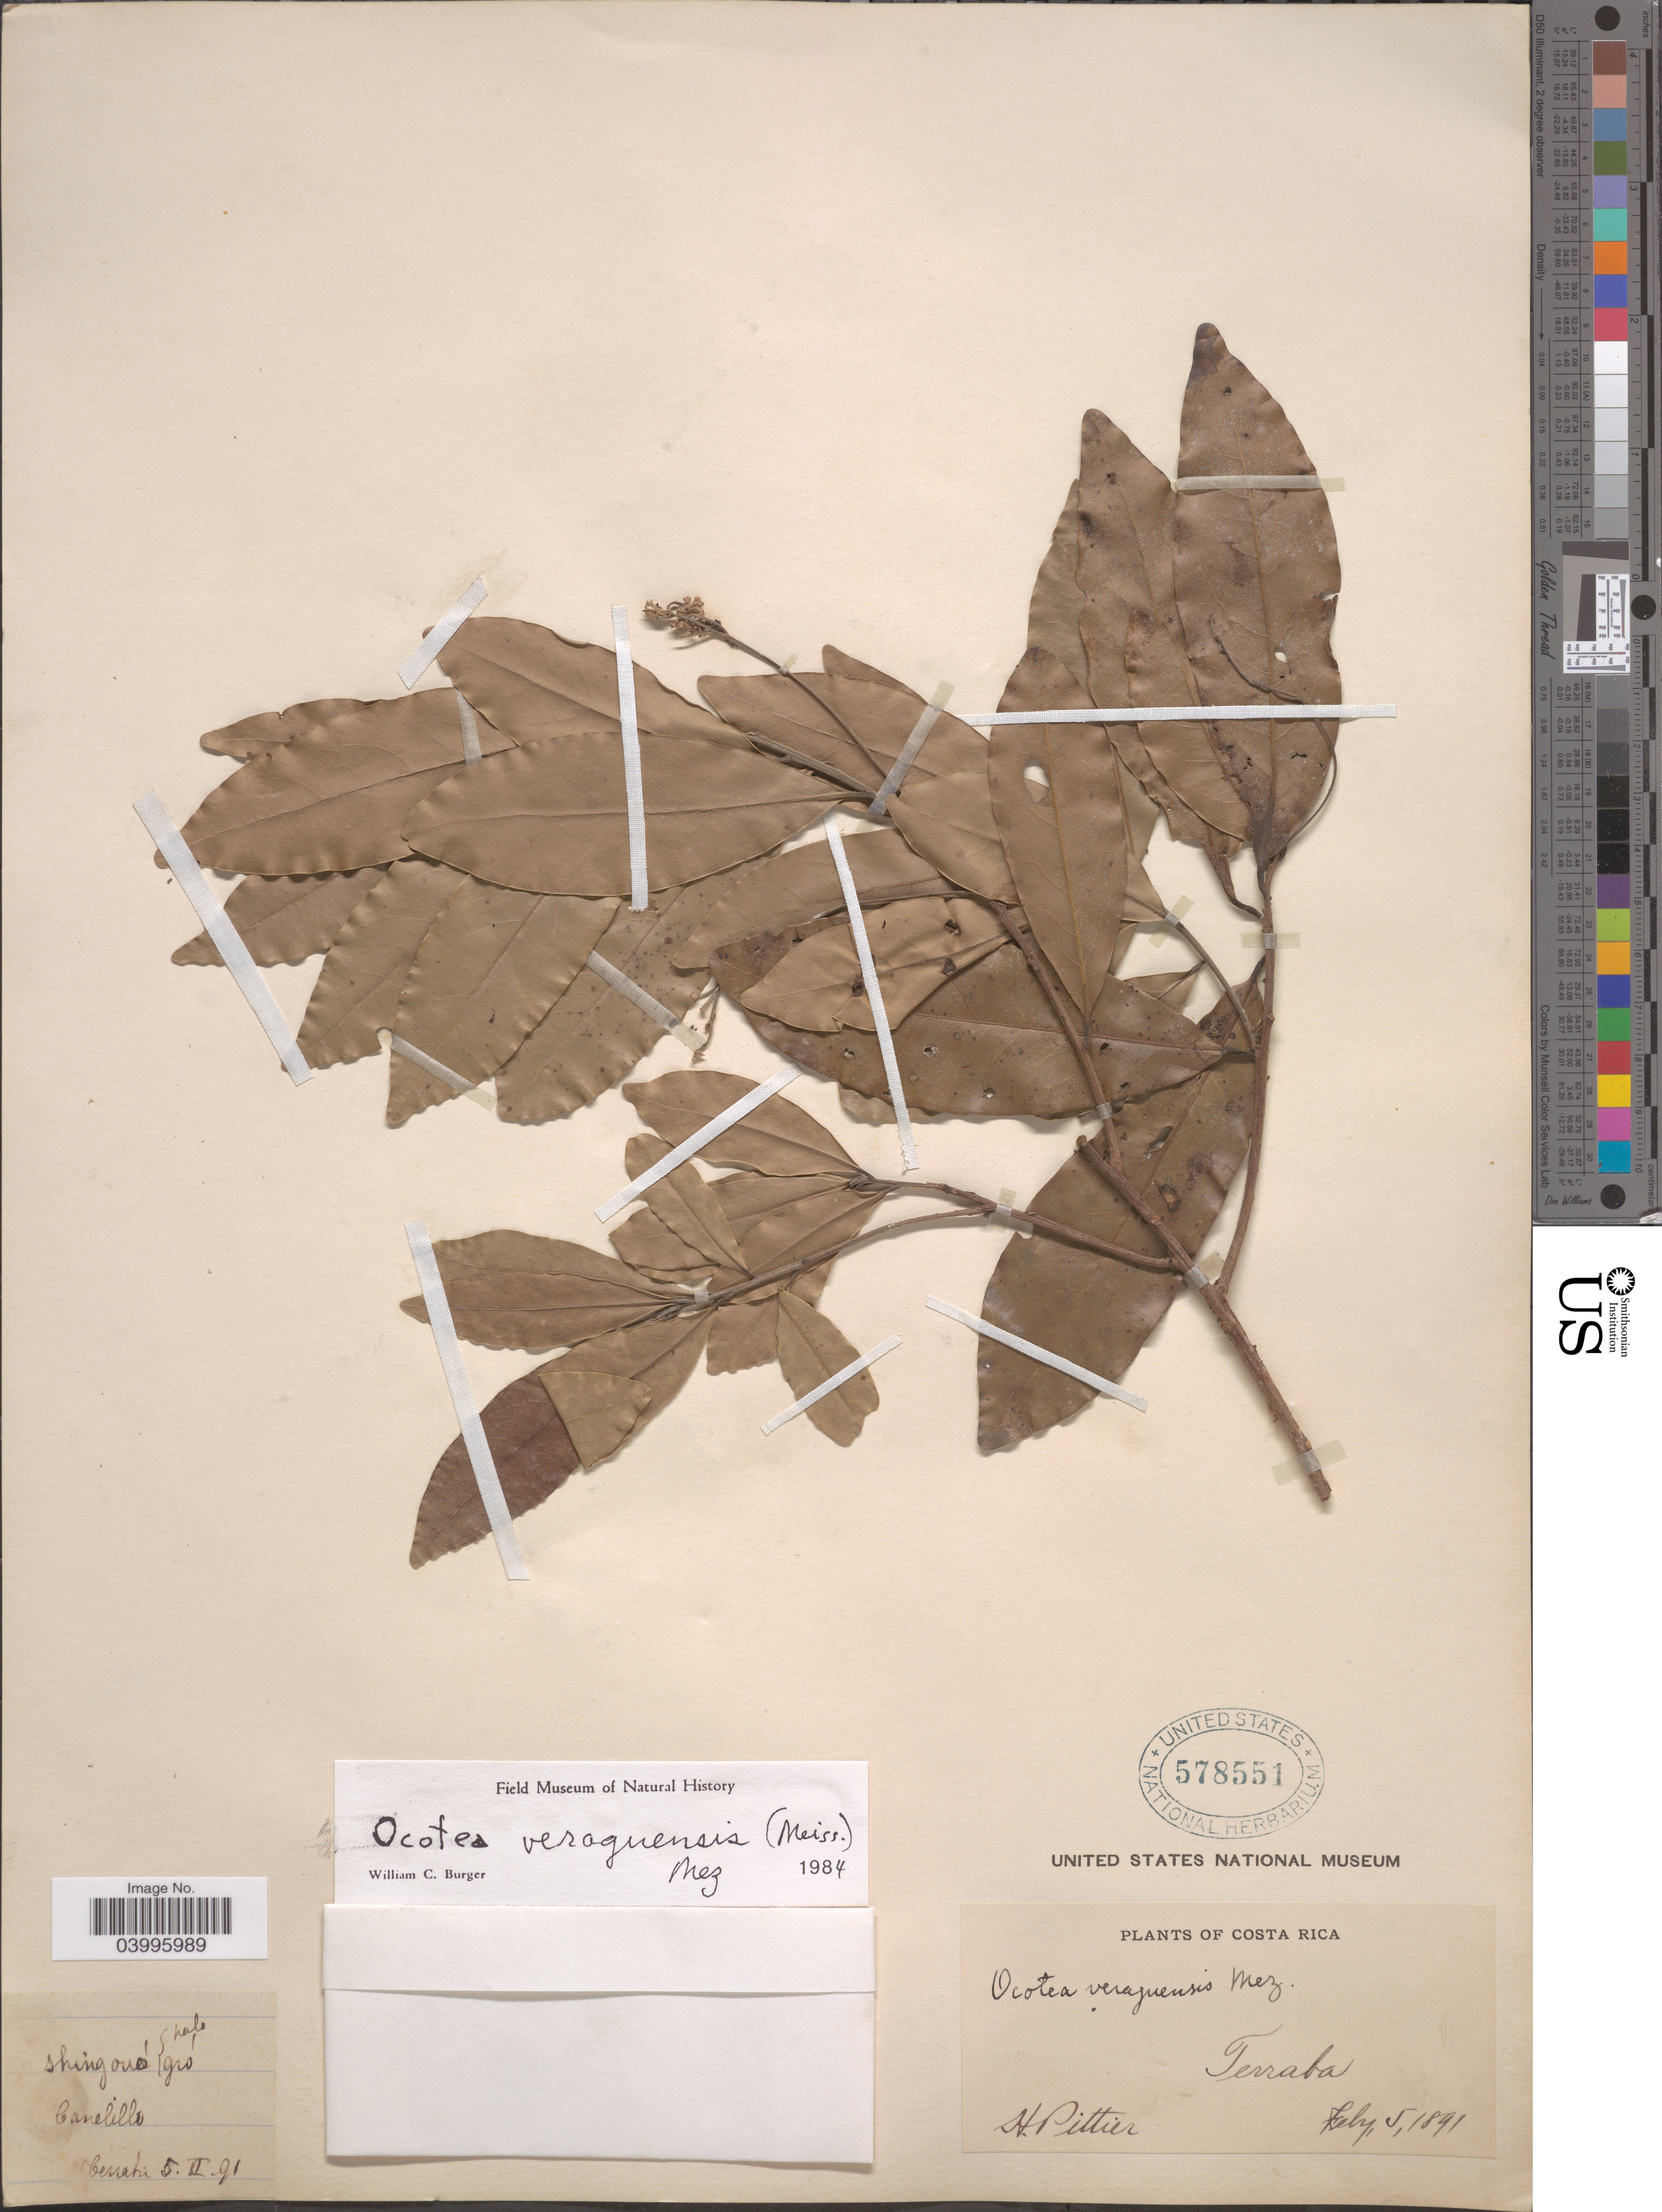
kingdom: Plantae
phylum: Tracheophyta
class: Magnoliopsida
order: Laurales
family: Lauraceae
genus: Ocotea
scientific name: Ocotea veraguensis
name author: (Meisn.) Mez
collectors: H. F. Pittier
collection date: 1891-02-05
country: Costa Rica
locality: Terraba. Canelillo.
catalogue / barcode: US 578551